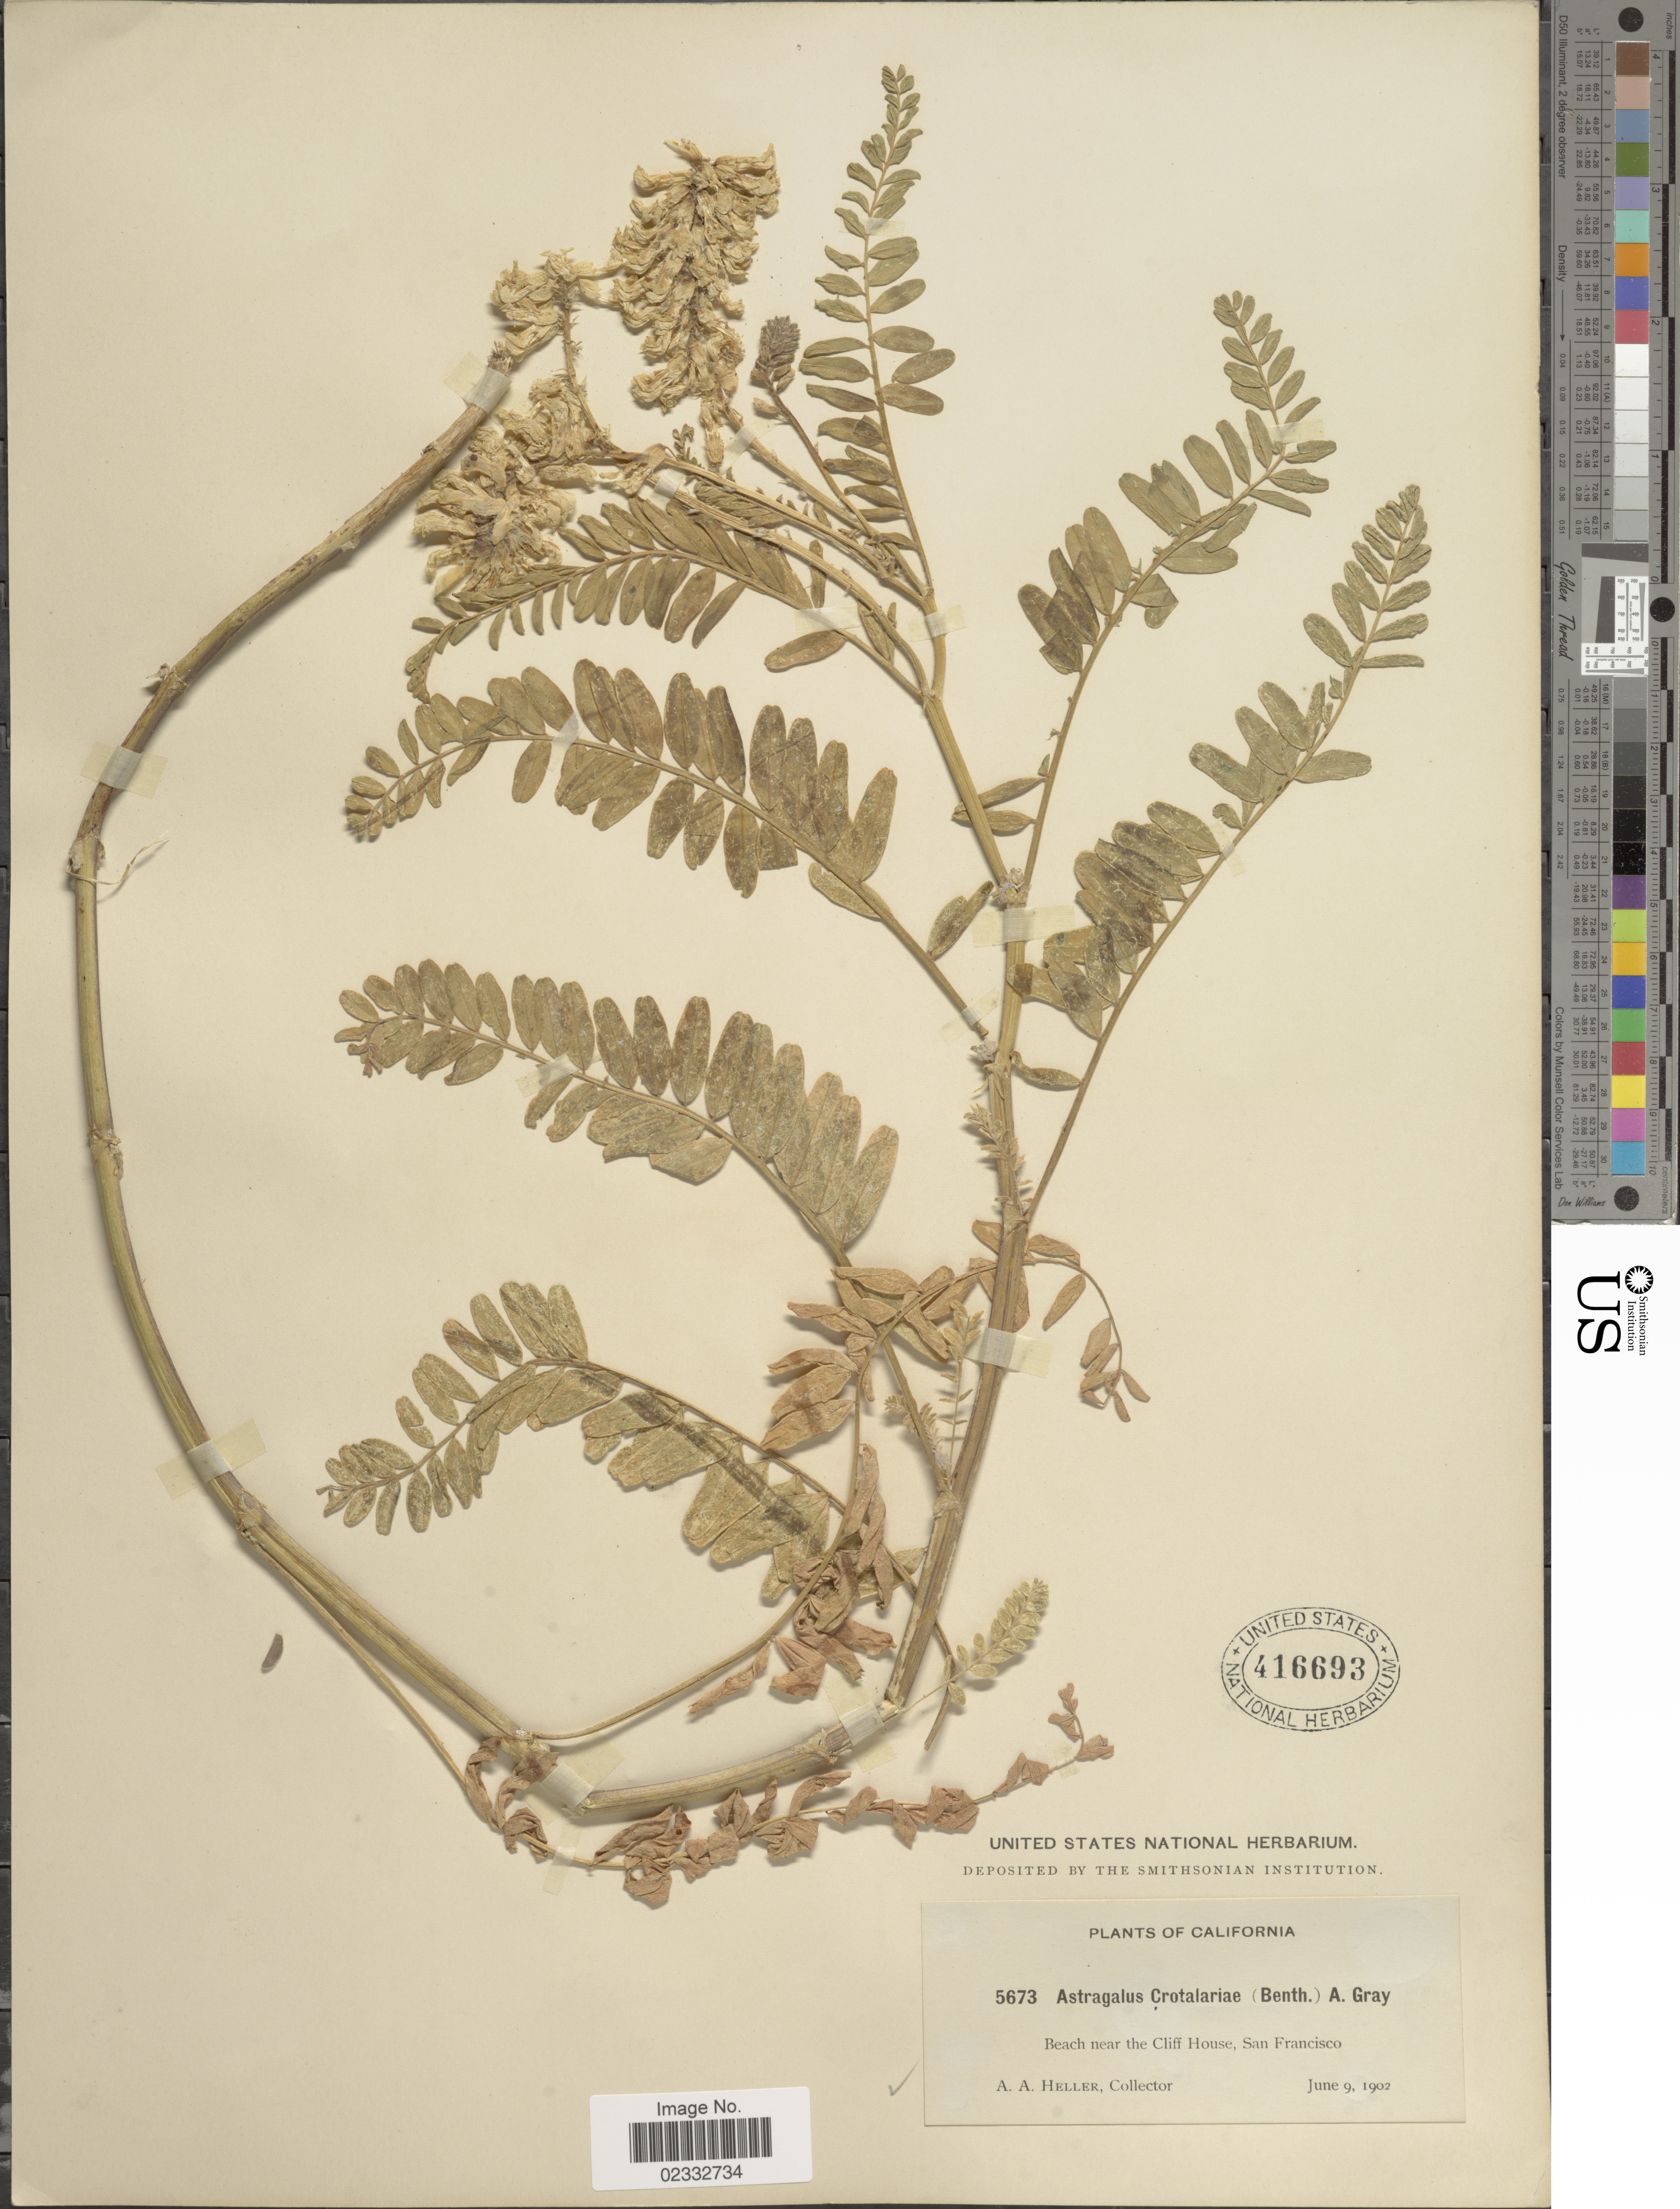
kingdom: Plantae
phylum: Tracheophyta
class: Magnoliopsida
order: Fabales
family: Fabaceae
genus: Astragalus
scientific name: Astragalus menziesii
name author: A. Gray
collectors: A. A. Heller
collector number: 5673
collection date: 1902-06-09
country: United States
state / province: California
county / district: San Francisco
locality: Beach near the Cliff House, San Francisco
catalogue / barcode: US 416693